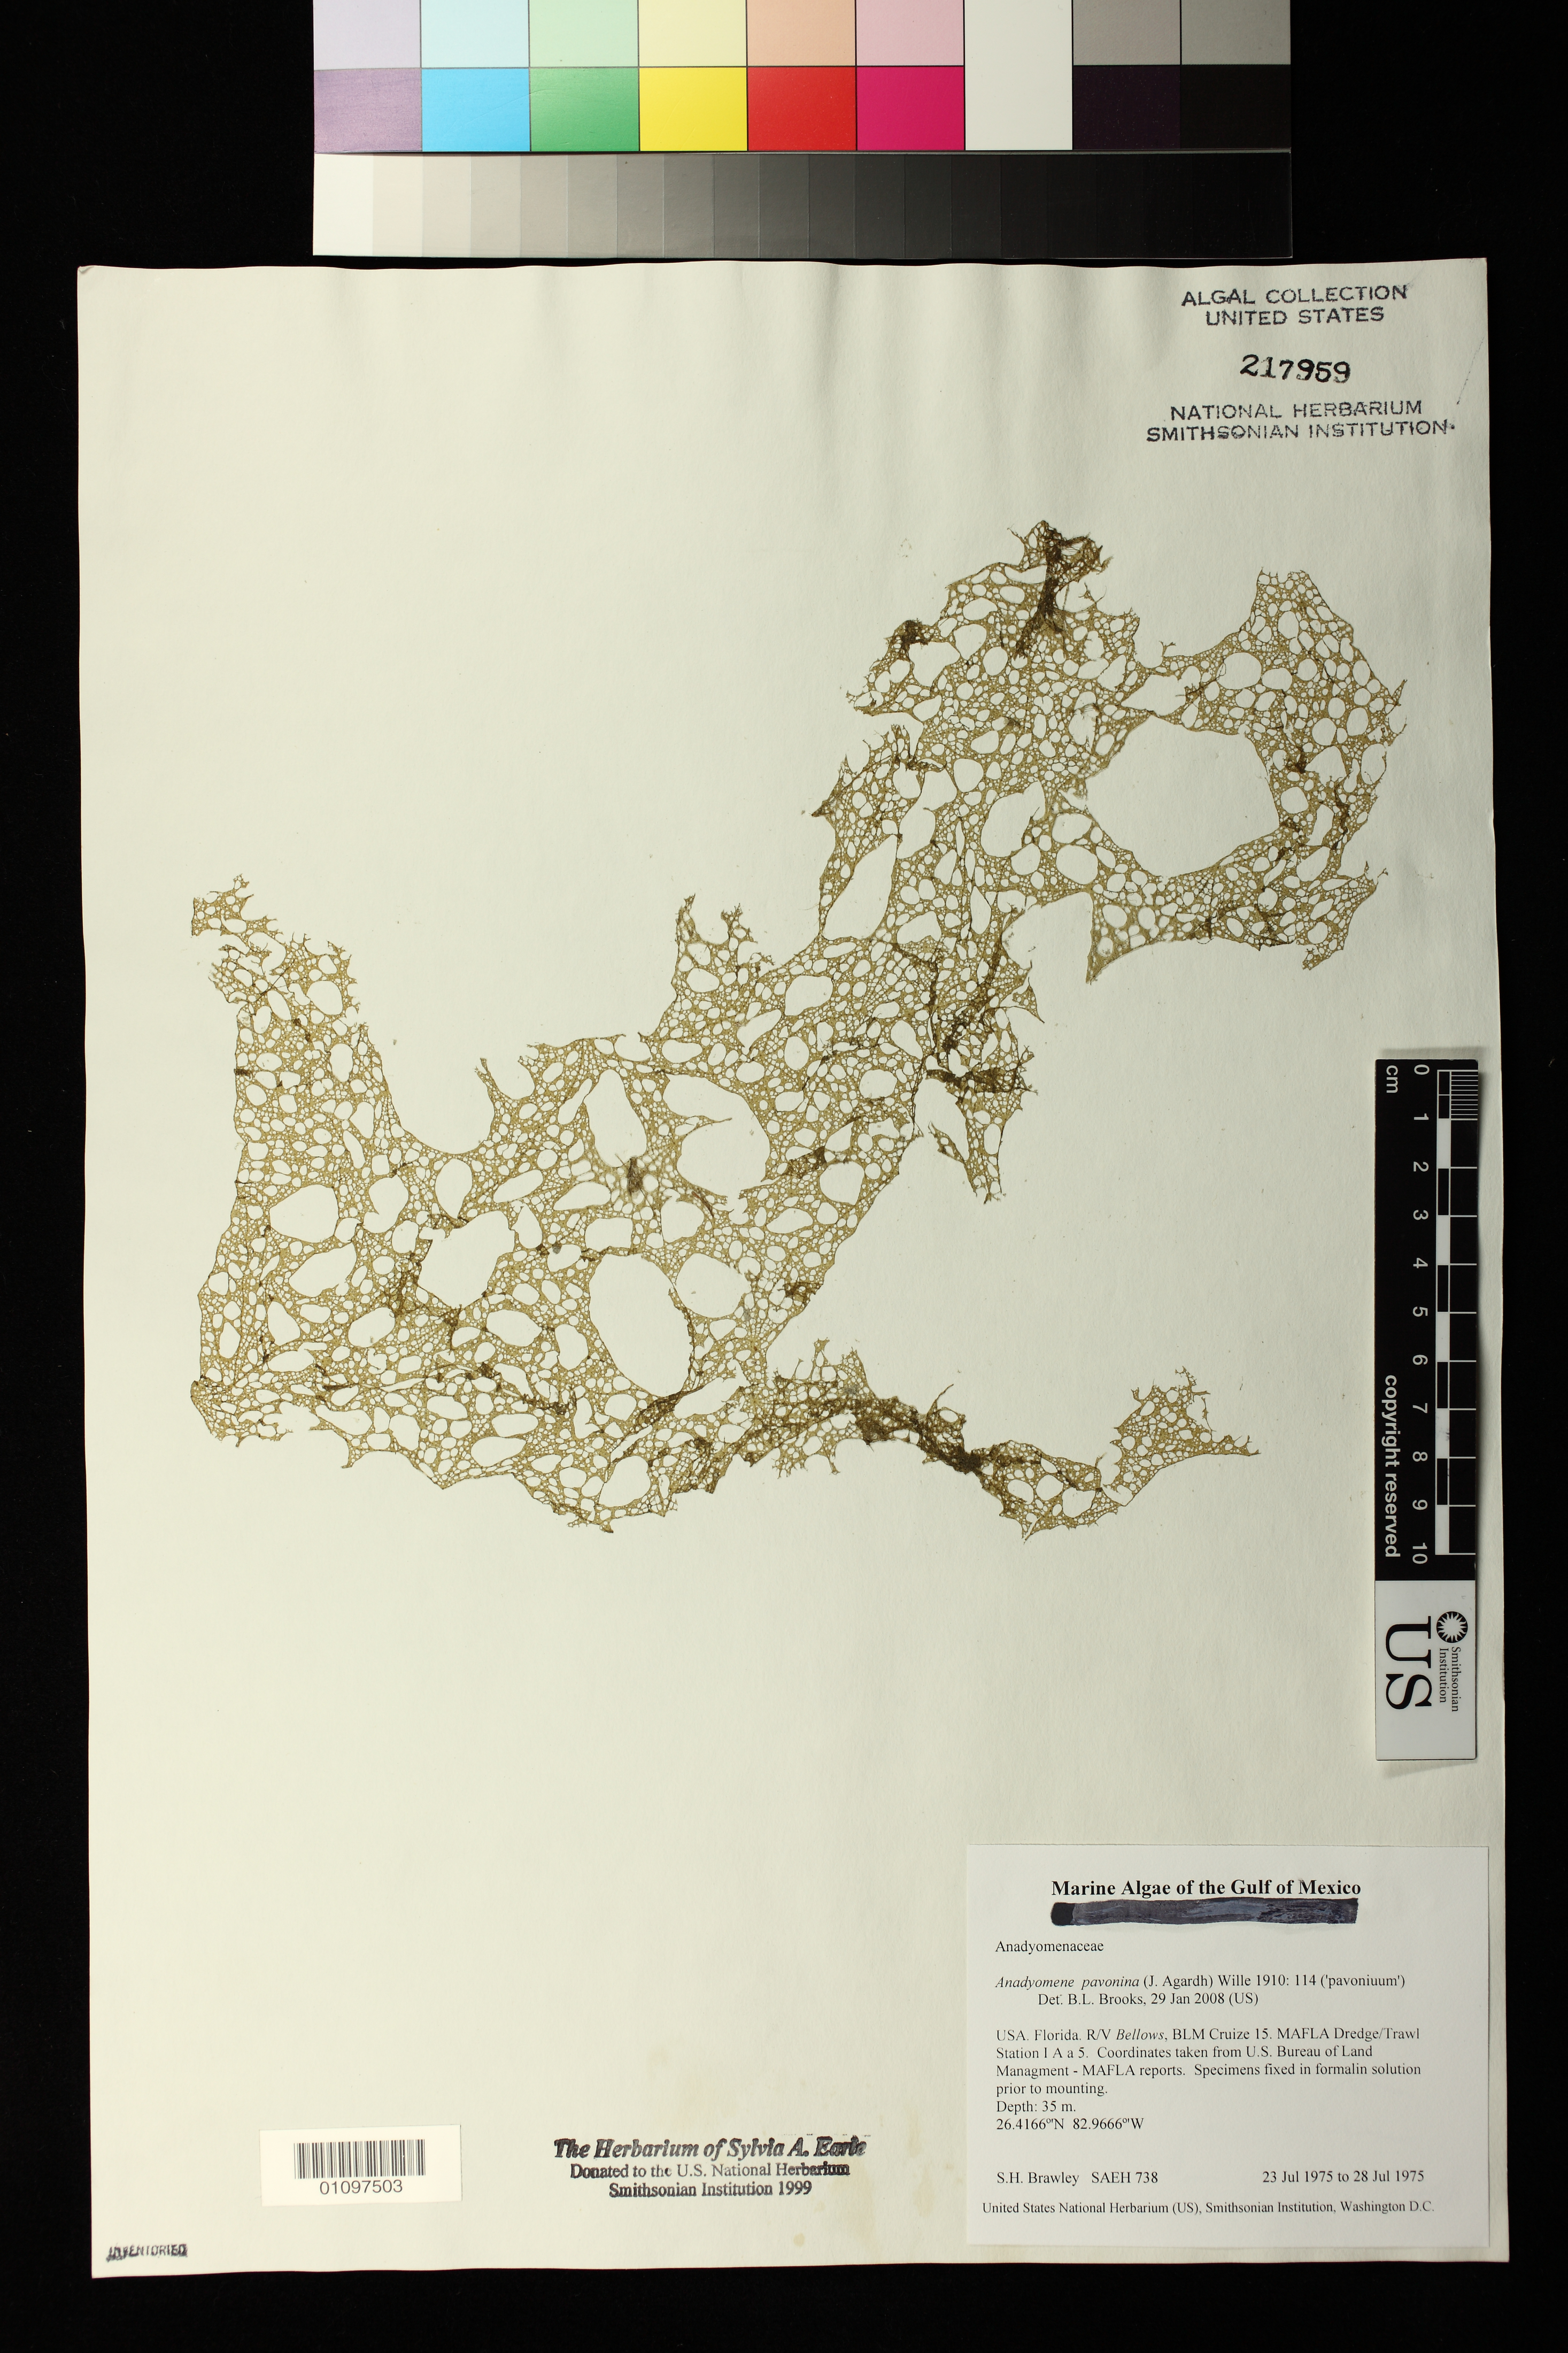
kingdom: Plantae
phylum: Chlorophyta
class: Ulvophyceae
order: Cladophorales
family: Anadyomenaceae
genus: Anadyomene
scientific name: Anadyomene pavonina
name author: (J. Agardh) J. Wille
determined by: Brooks, B. L., (BOT), Smithsonian Institution - National Museum of Natural History (UNITED STATES)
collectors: S. Brawley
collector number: SAEH 738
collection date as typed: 23 Jul 1975 to 28 Jul 1975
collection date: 1975-07-23/1975-07-28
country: United States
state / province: Florida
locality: Gulf of Mexico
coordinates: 26.4166 N, 82.9666 W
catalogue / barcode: US 217959